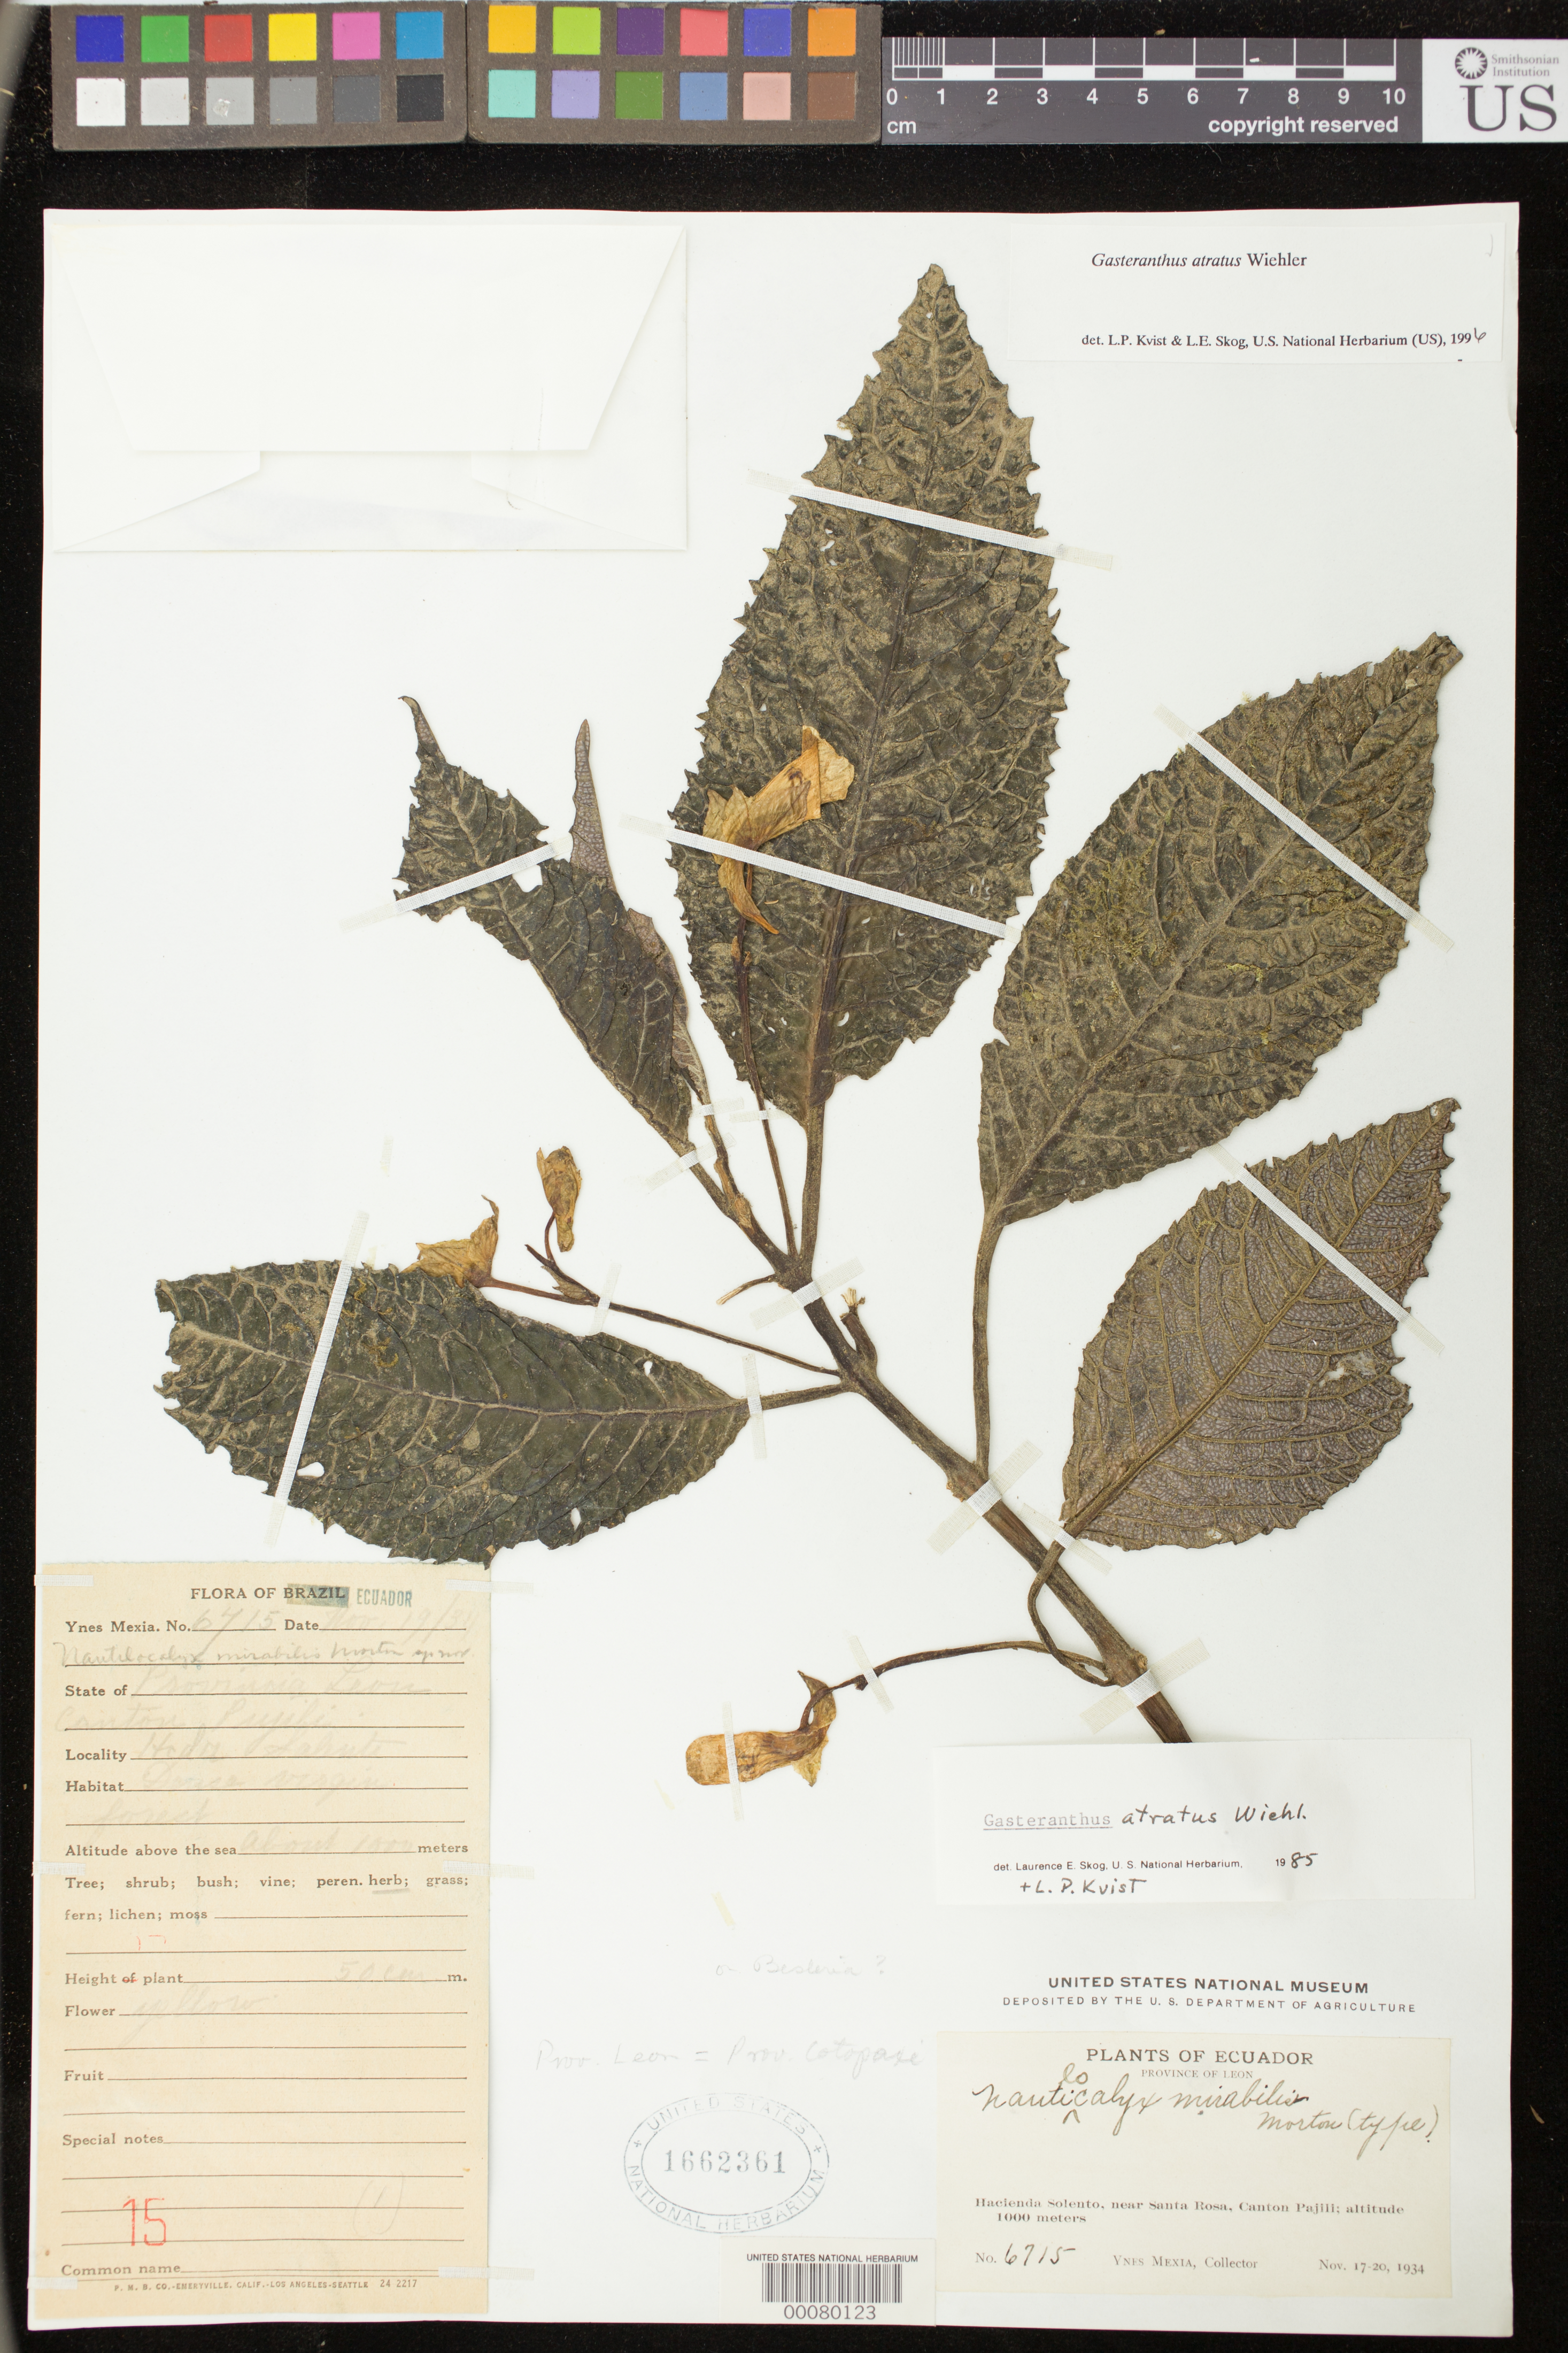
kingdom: Plantae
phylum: Tracheophyta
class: Magnoliopsida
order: Lamiales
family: Gesneriaceae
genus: Gasteranthus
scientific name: Gasteranthus atratus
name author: Wiehler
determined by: Skog, Laurence E.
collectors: Y. Mexia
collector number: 6715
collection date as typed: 19 Nov 1934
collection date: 1934-11-19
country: Ecuador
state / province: Cotopaxi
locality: Leon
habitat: Dense virgin forest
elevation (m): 1000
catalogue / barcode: US 1662361